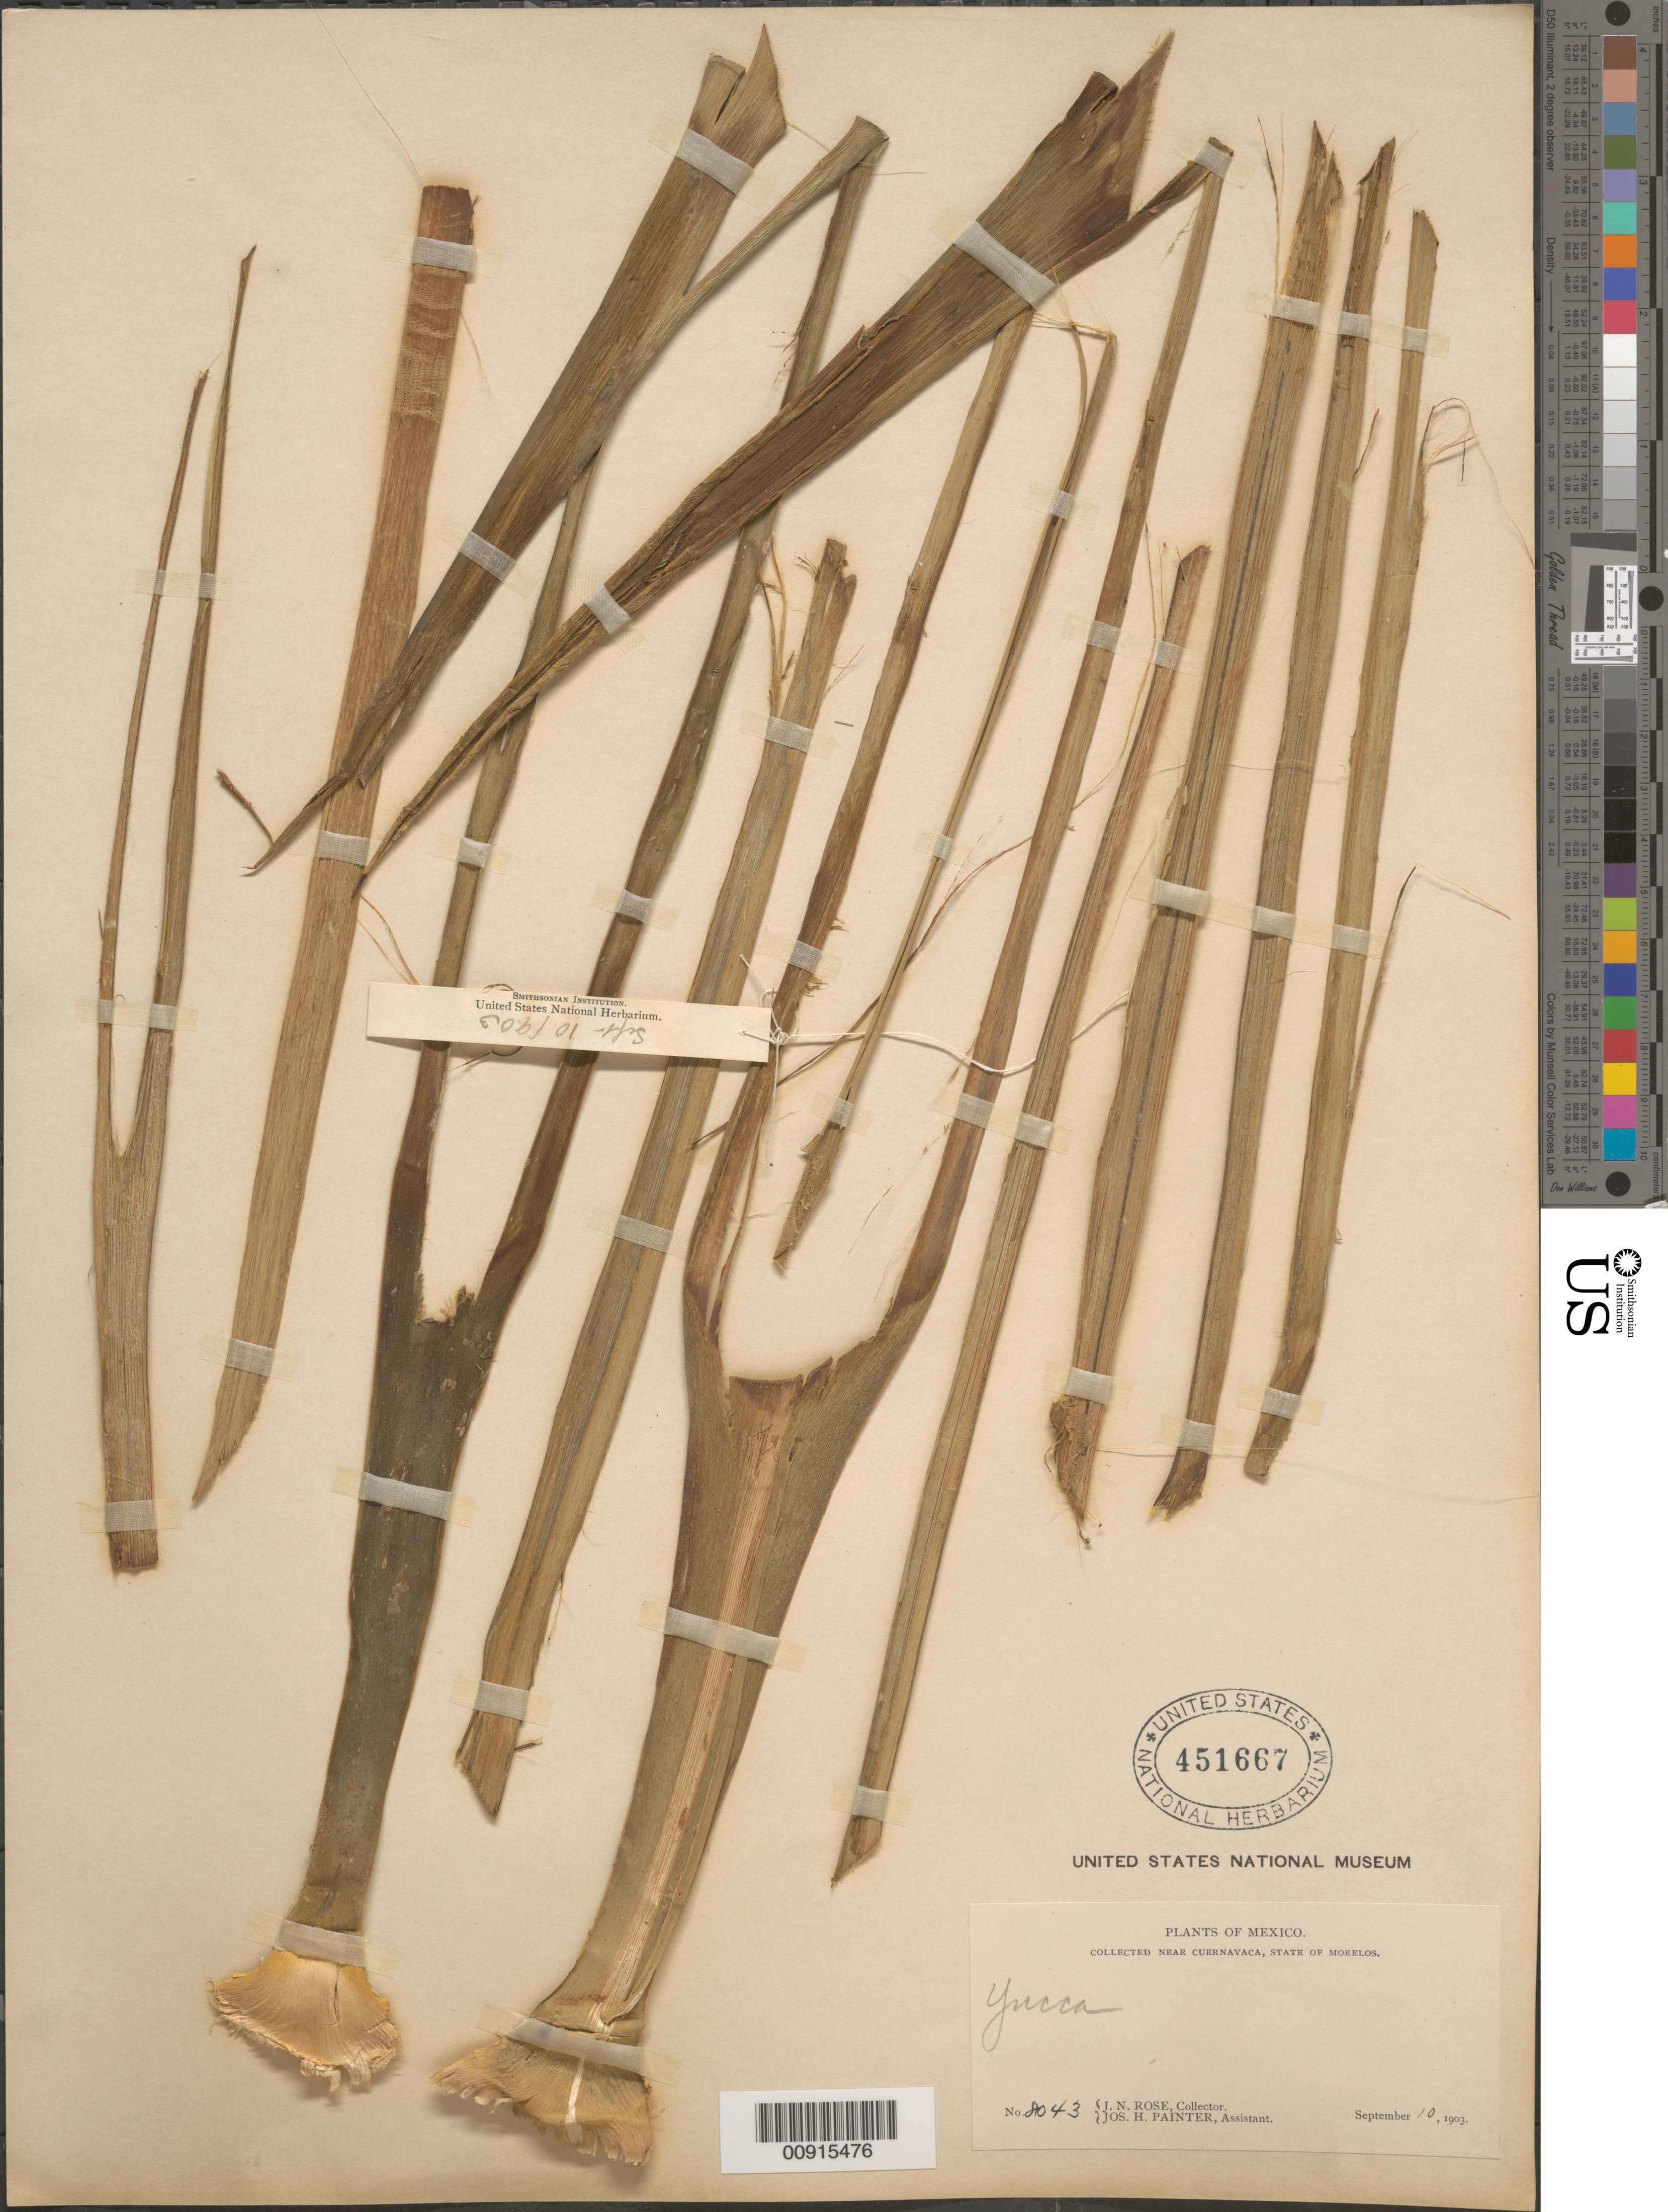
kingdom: Plantae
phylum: Tracheophyta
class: Liliopsida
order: Asparagales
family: Asparagaceae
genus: Yucca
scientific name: Yucca sp.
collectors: J. N. Rose & J. H. Painter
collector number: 8043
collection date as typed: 10 Sep 1903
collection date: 1903-09-10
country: Mexico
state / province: Morelos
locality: Near Cuernavaca, State of Morelos.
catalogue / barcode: US 451667